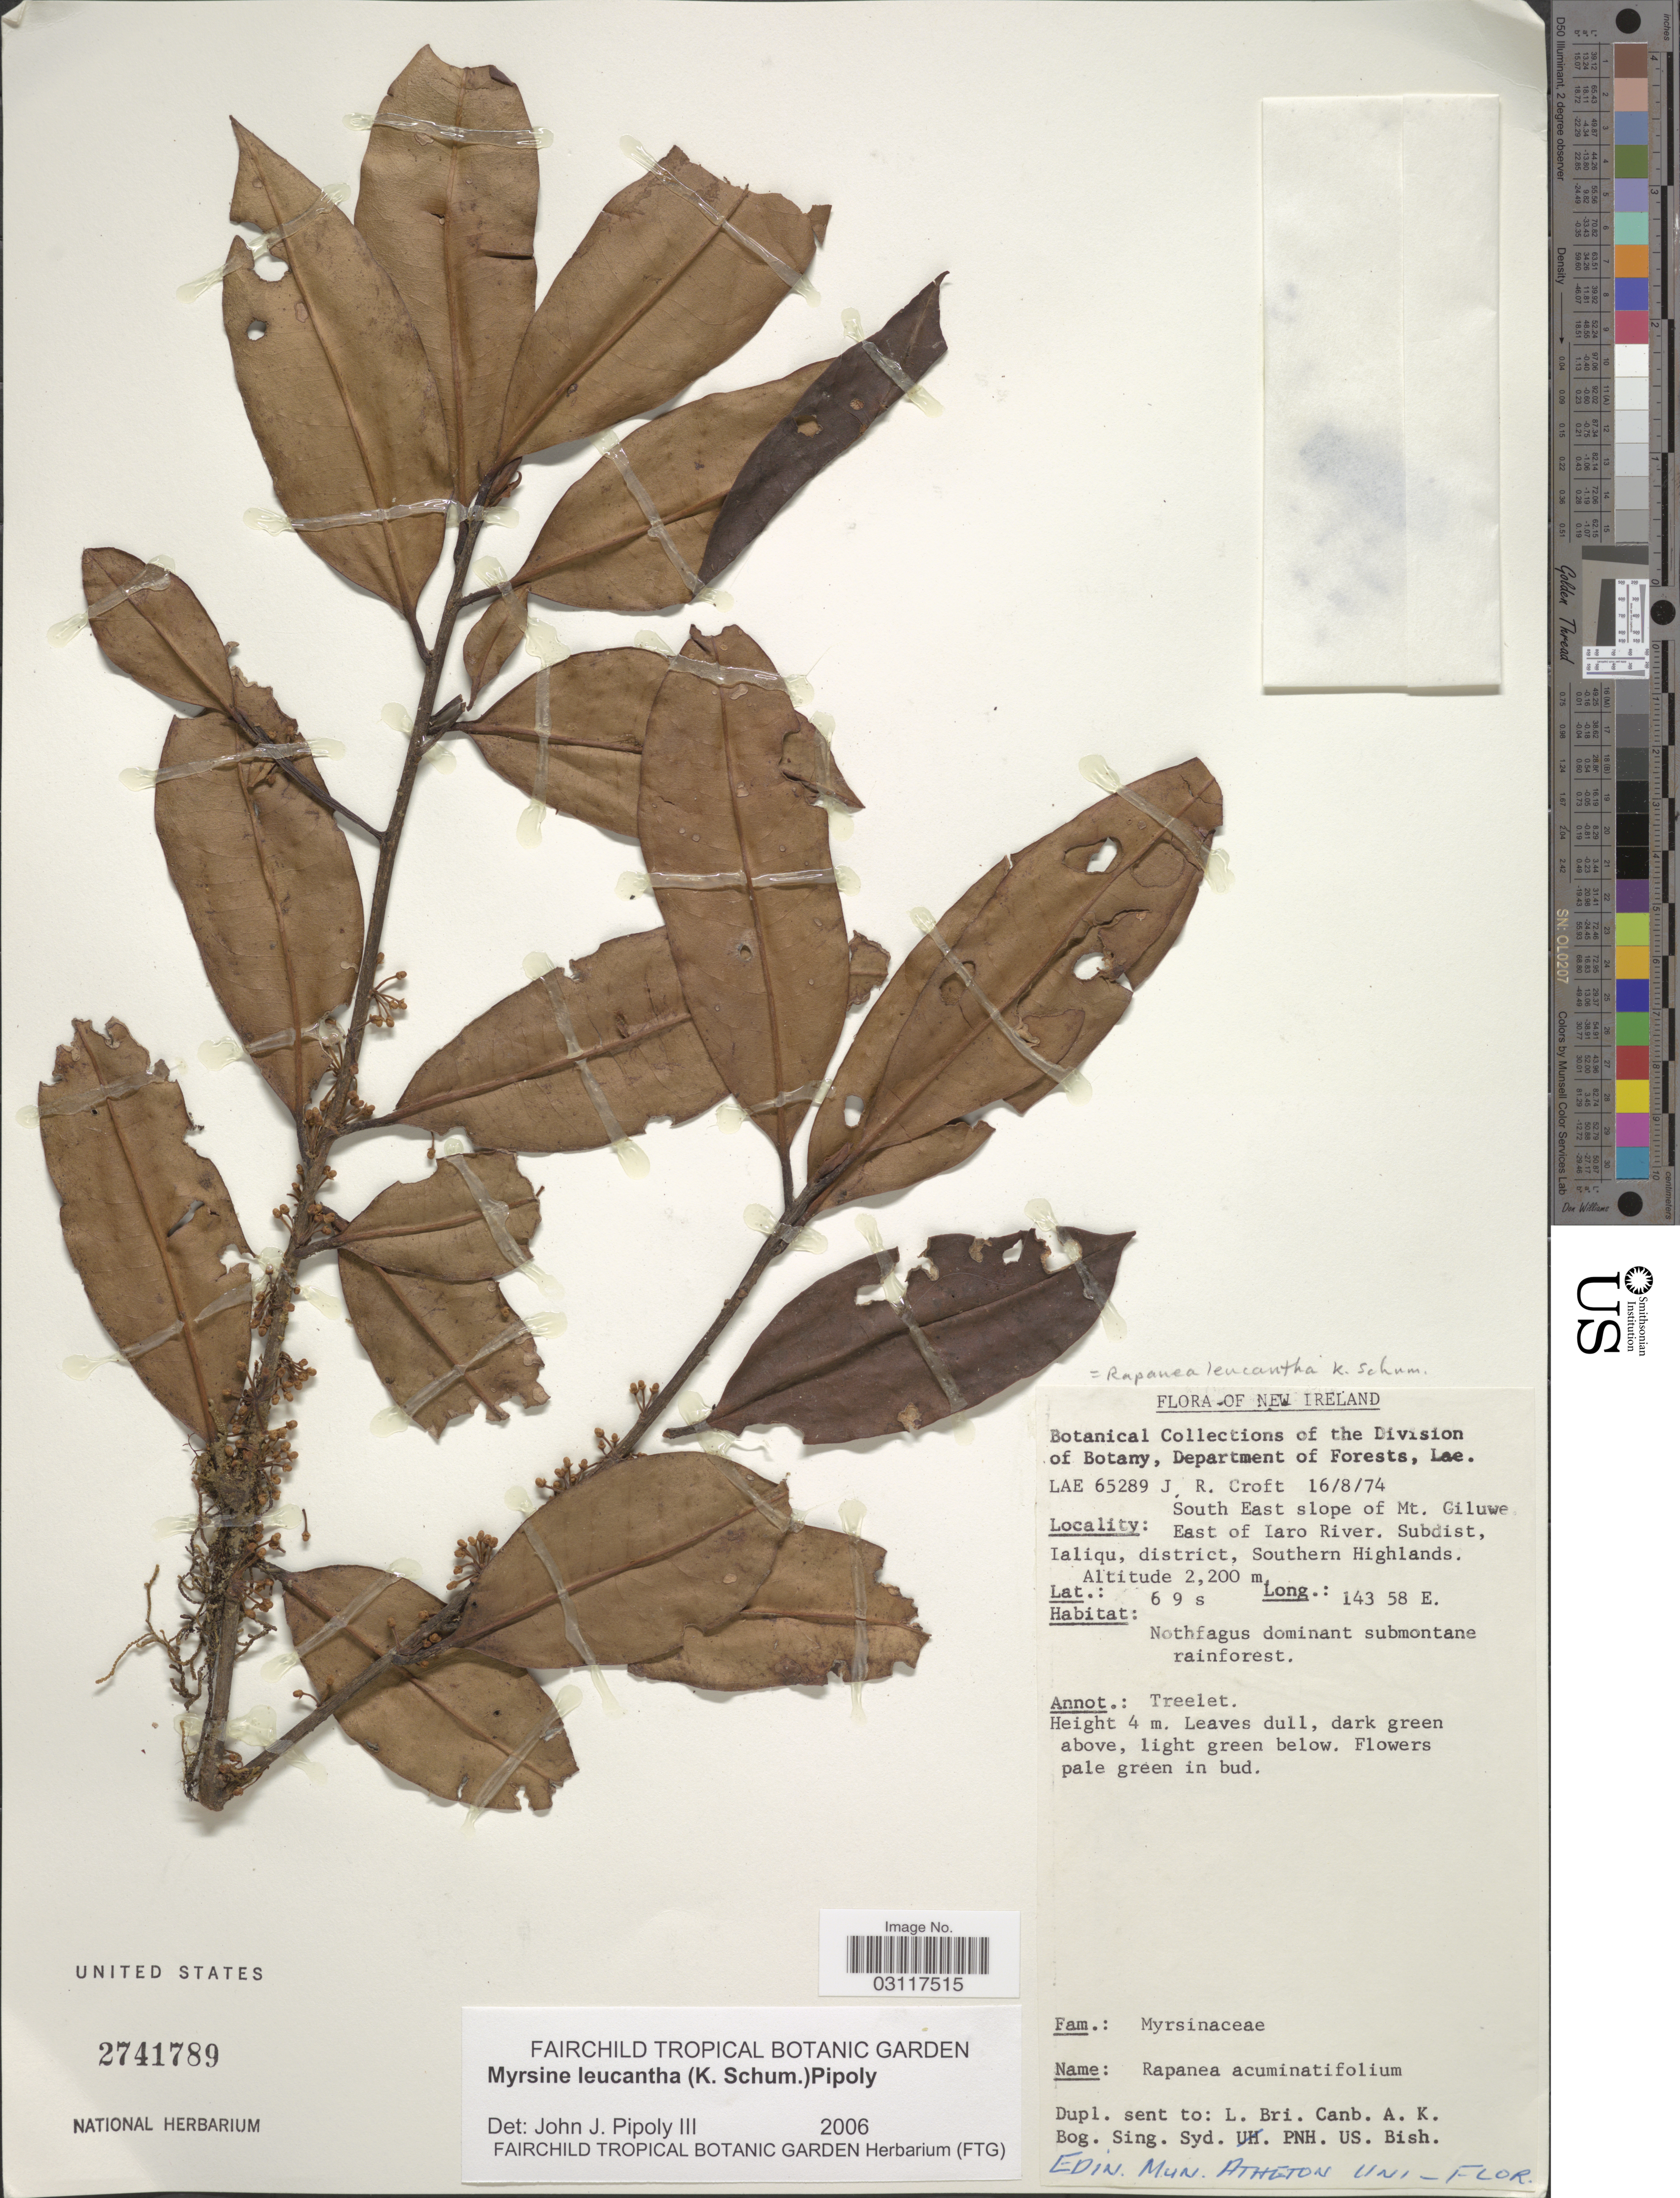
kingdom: Plantae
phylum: Tracheophyta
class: Magnoliopsida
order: Ericales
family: Primulaceae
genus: Myrsine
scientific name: Myrsine leucantha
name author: (K. Schum.) Pipoly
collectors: J. R. Croft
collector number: LAE 65289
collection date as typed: Transcribed d/m/y: 16/8/74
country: Papua New Guinea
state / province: New Ireland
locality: South East slope of Mt. Giluwe, East of Iaro River, Subdist, Ialiqu, district, Southern Highlands.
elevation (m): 2200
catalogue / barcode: US 2741789